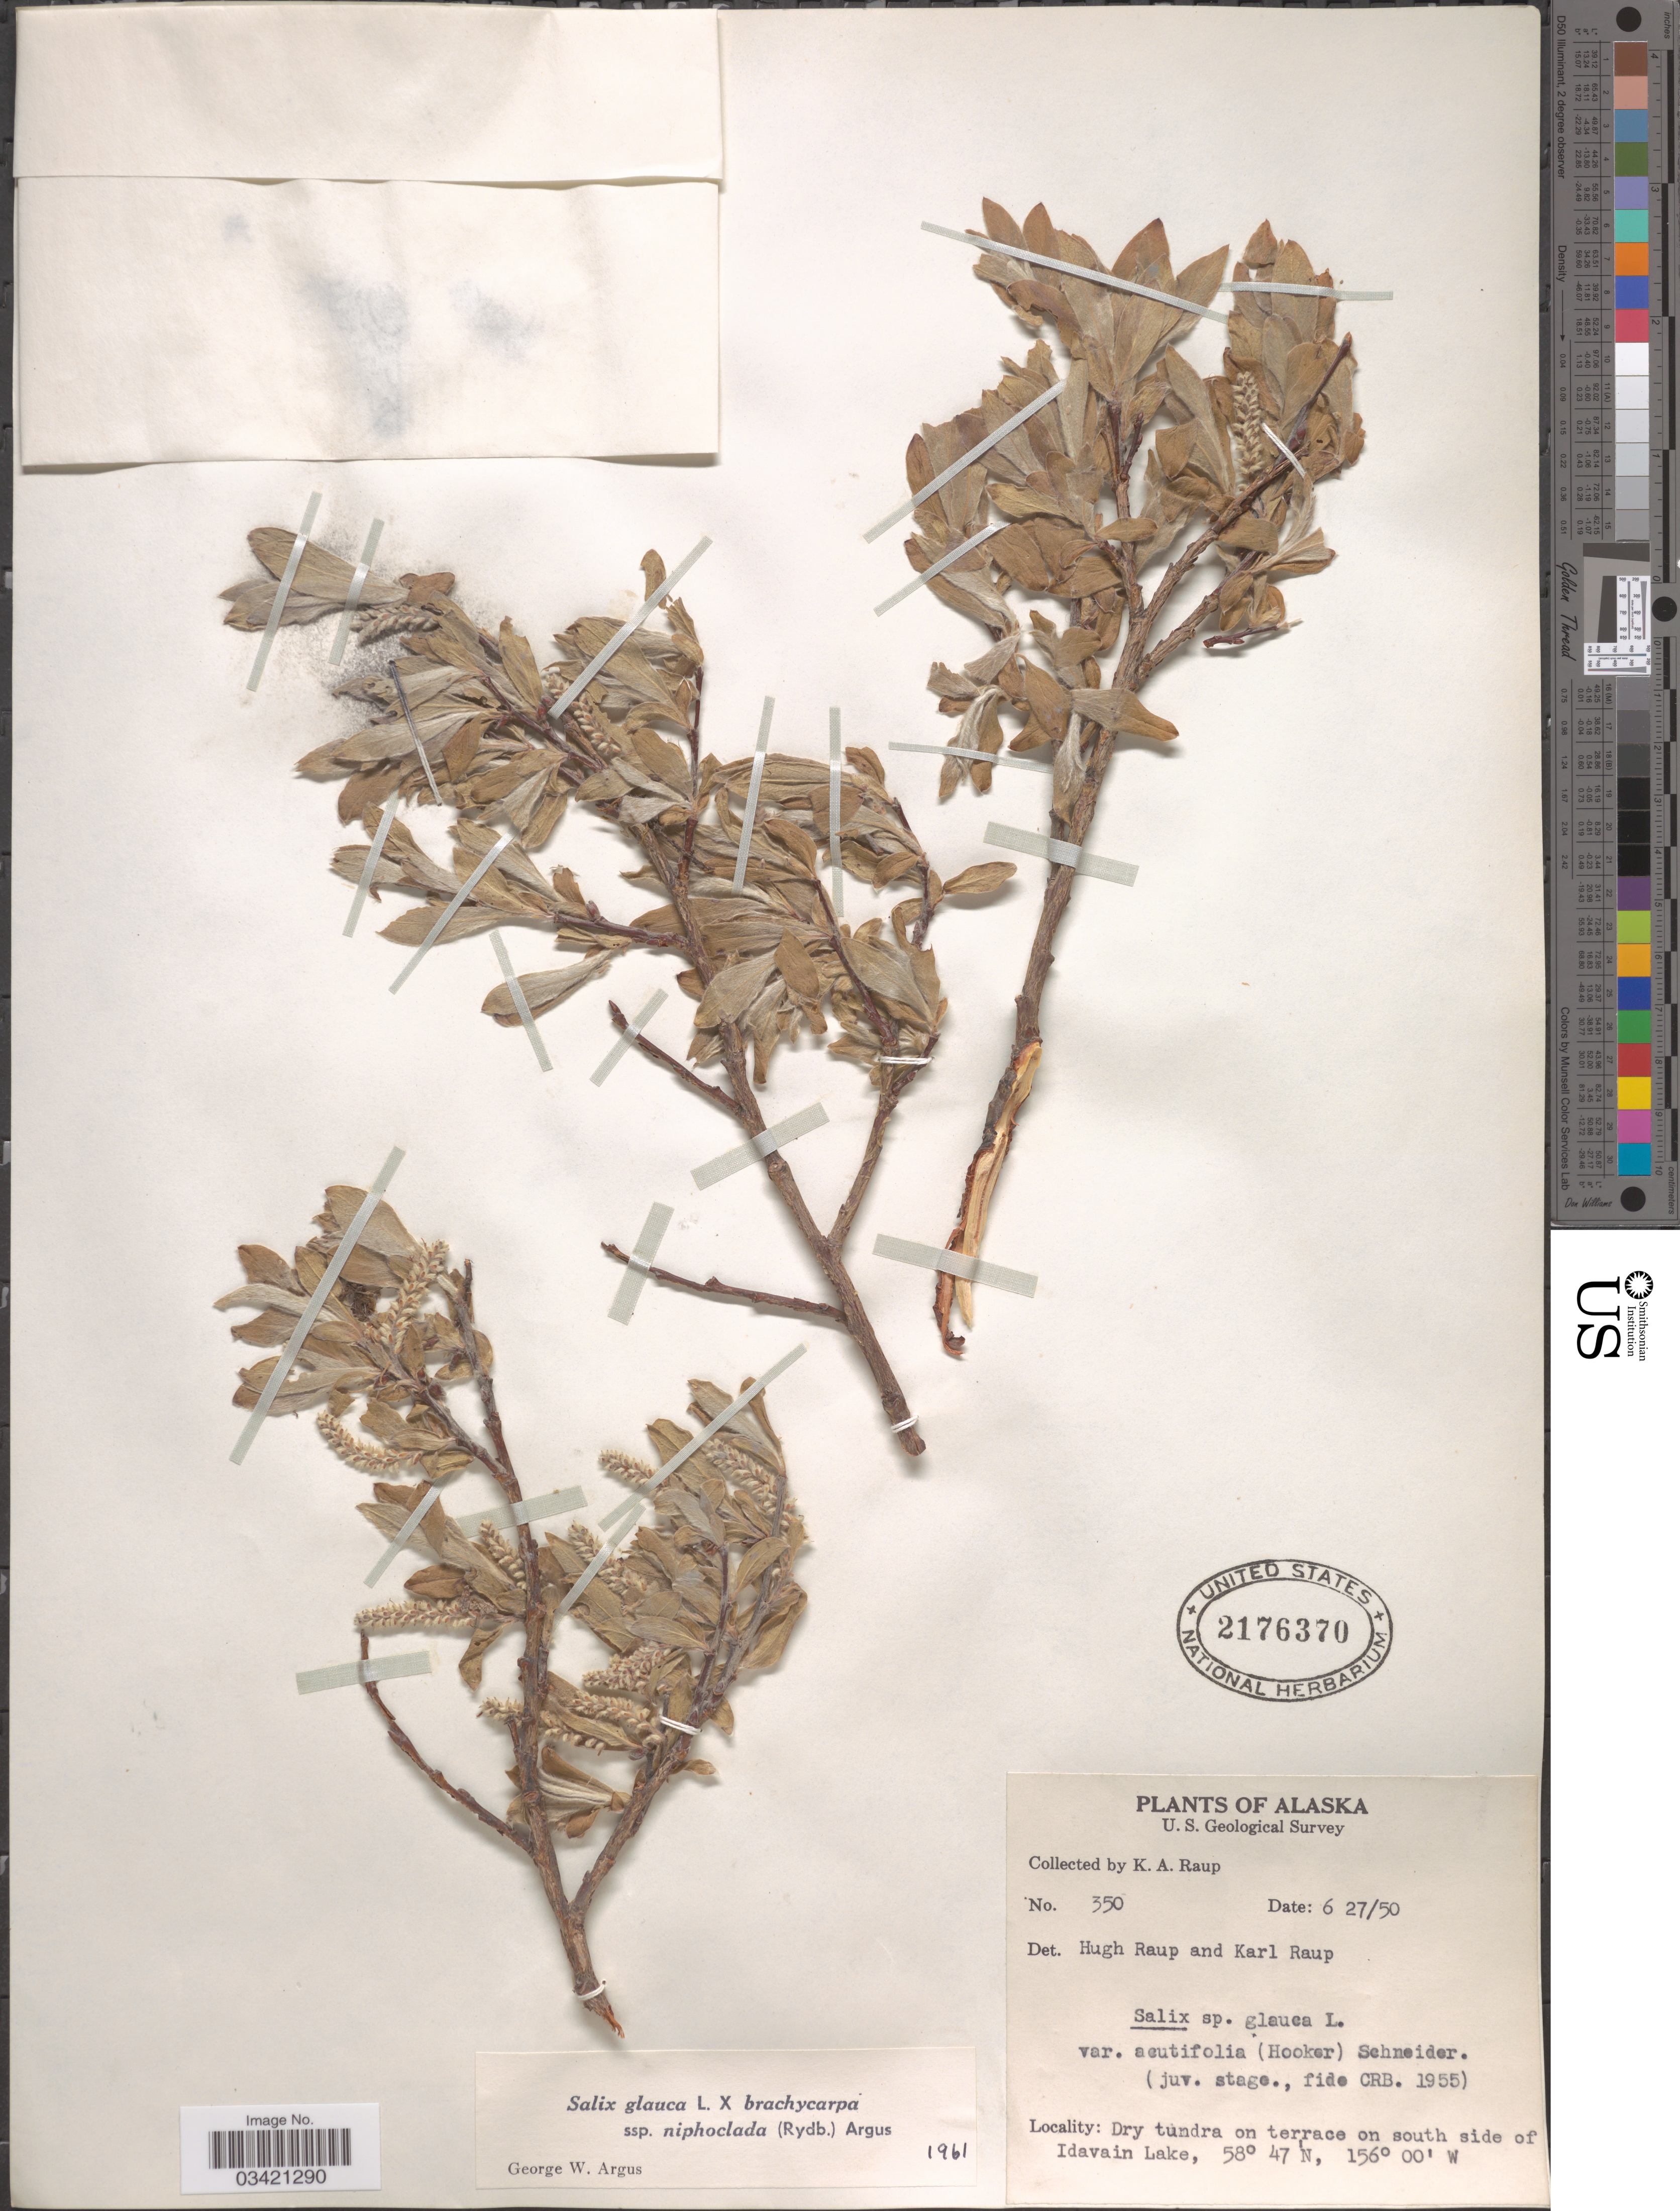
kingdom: Plantae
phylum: Tracheophyta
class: Magnoliopsida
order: Malpighiales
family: Salicaceae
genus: Salix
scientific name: Salix glauca x S. brachycarpa subsp. niphoclada (Rydb.) Argus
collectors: K. Raup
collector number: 350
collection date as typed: Transcribed d/m/y: 27/6/50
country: United States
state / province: Alaska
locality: Dry tundra on terrace on south side of Idavain Lake.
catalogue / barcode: US 2176370